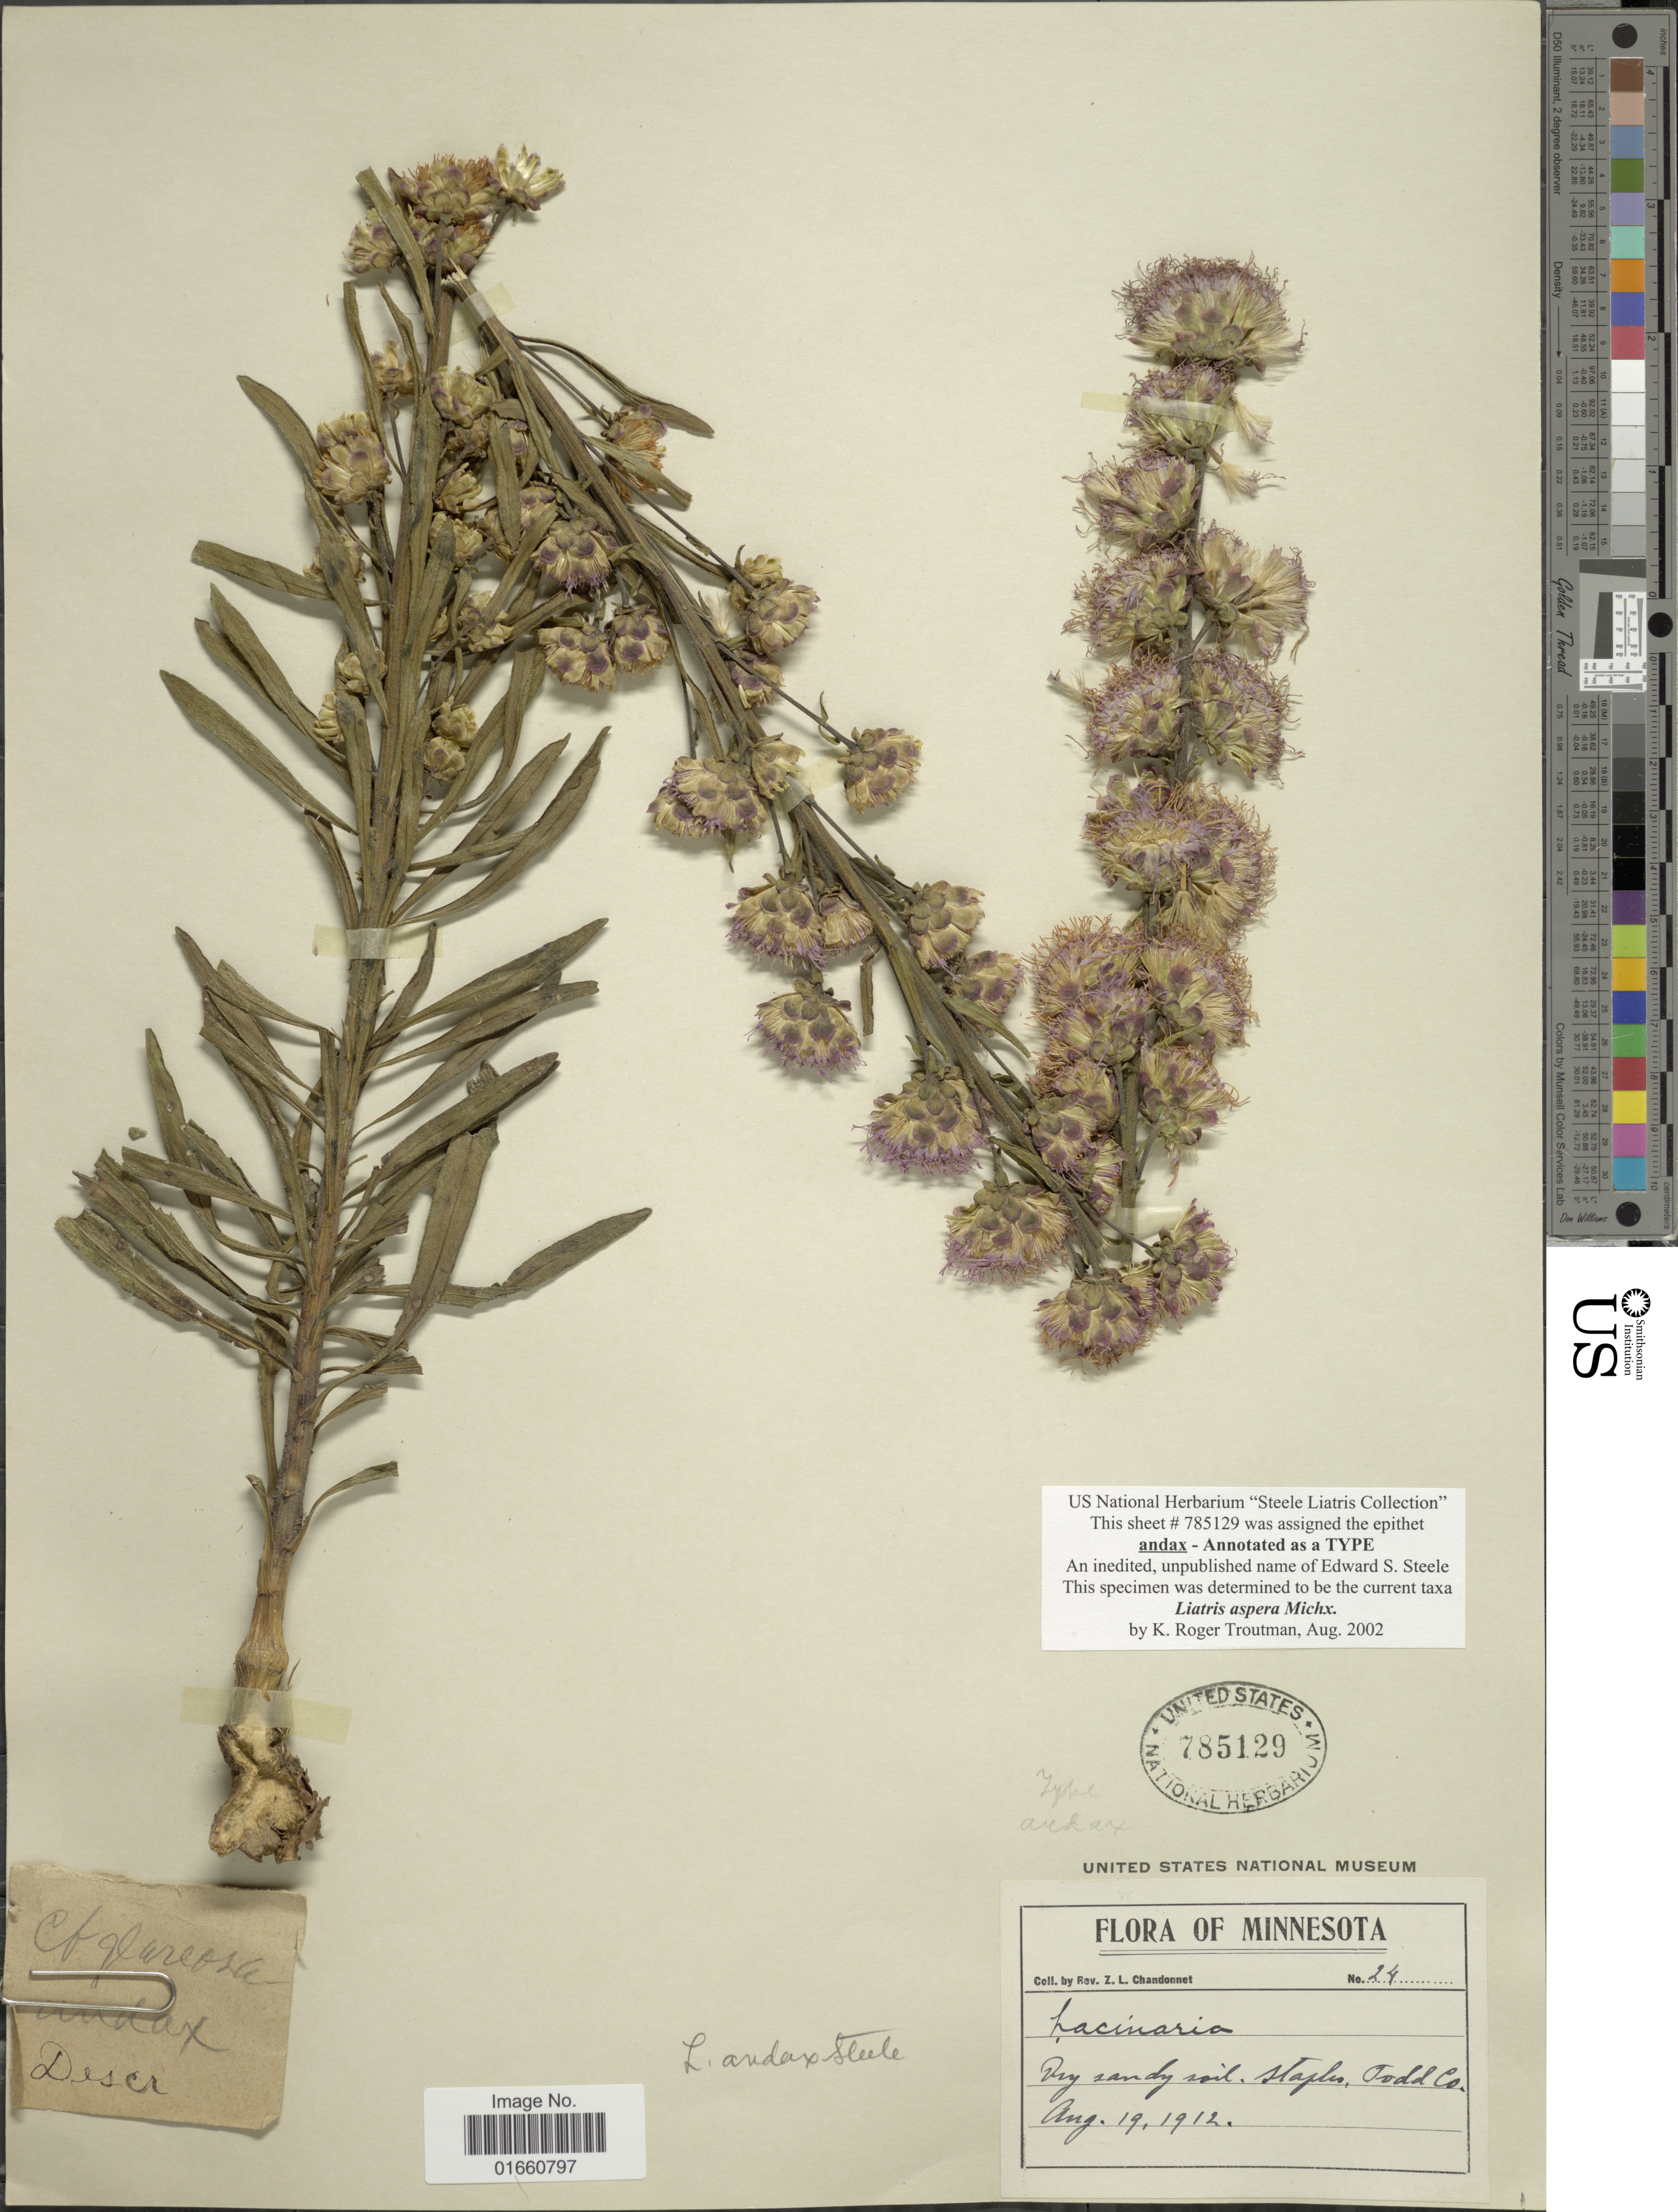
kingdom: Plantae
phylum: Tracheophyta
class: Magnoliopsida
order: Asterales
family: Asteraceae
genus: Liatris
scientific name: Liatris aspera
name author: Michx.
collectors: Z. Chandonnet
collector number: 24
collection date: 1912-08-19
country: United States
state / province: Minnesota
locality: Staples, Todd Co.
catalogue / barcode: US 785129